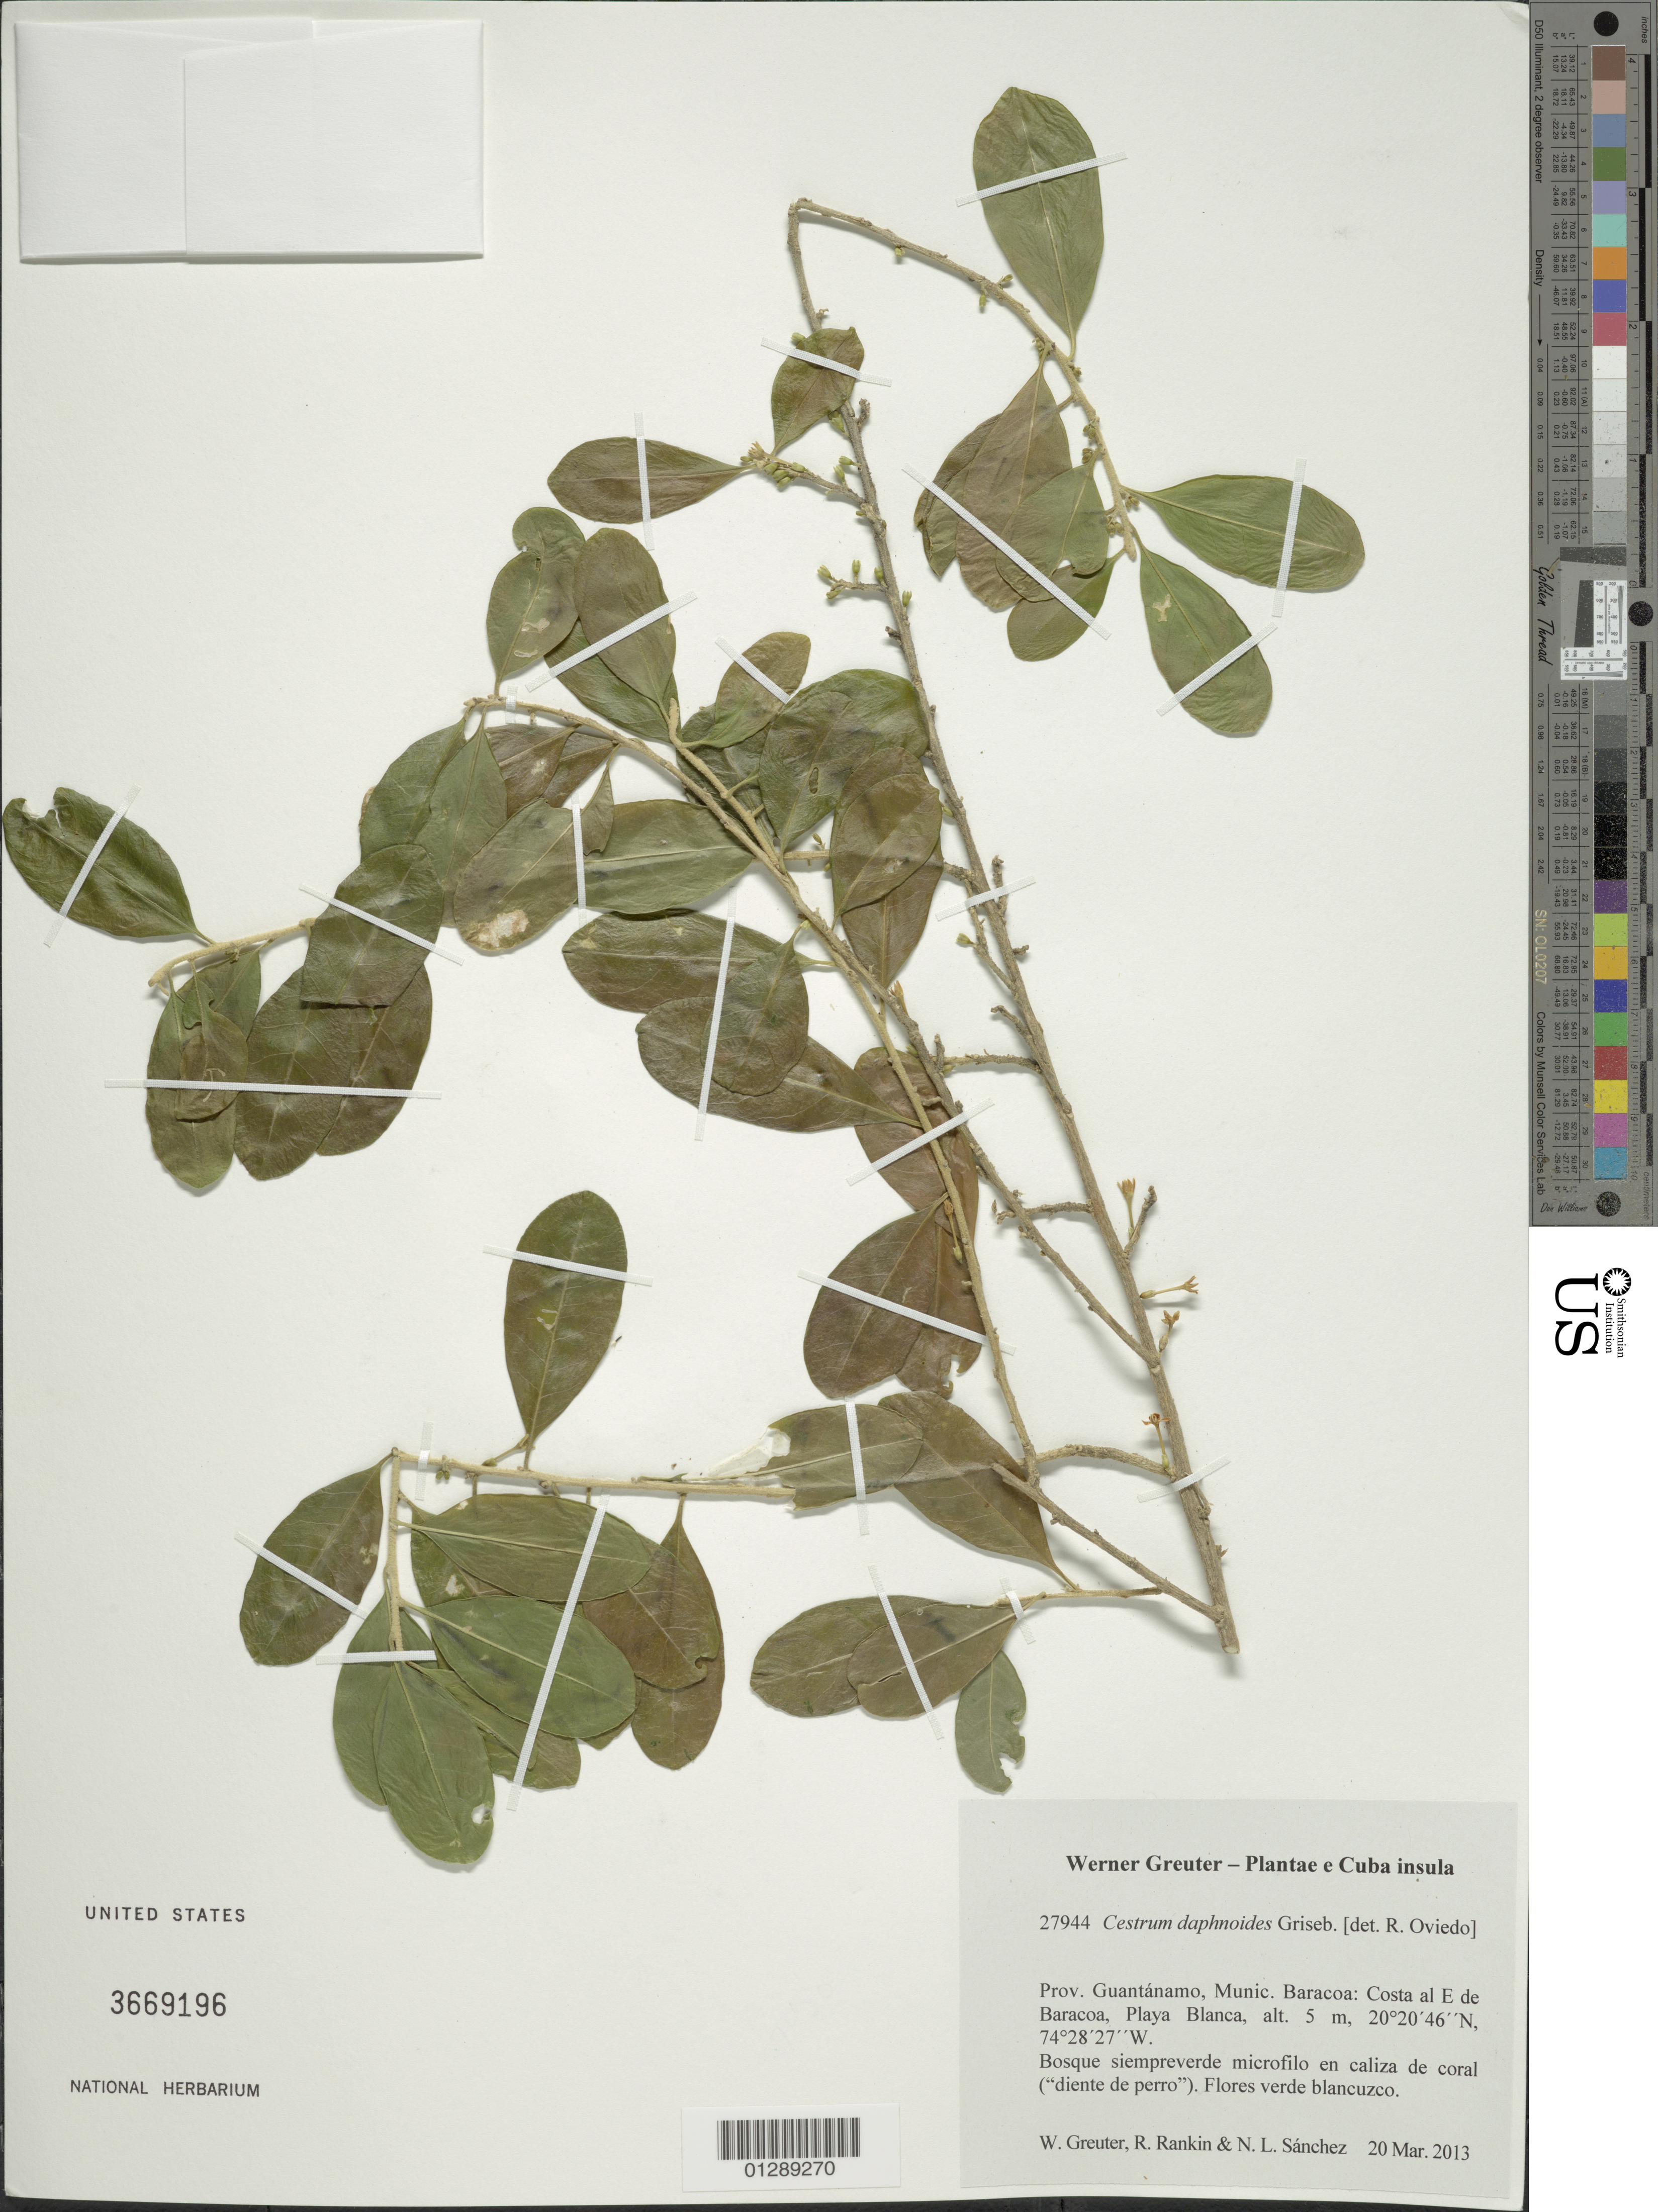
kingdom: Plantae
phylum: Tracheophyta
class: Magnoliopsida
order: Solanales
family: Solanaceae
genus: Cestrum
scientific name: Cestrum daphnoides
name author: Griseb.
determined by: Oviedo, R.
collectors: W. R. Greuter, R. Rankin Rodriguez & N. Sanchez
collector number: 27944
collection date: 2013-03-20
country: Cuba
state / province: Guantanamo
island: Cuba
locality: Munic. Baracoa: Costa al E de Baracoa, Playa Blanca.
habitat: Bosque siempreverde microfilo en caliza se coral ("diente de perro").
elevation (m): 5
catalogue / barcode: US 3669196